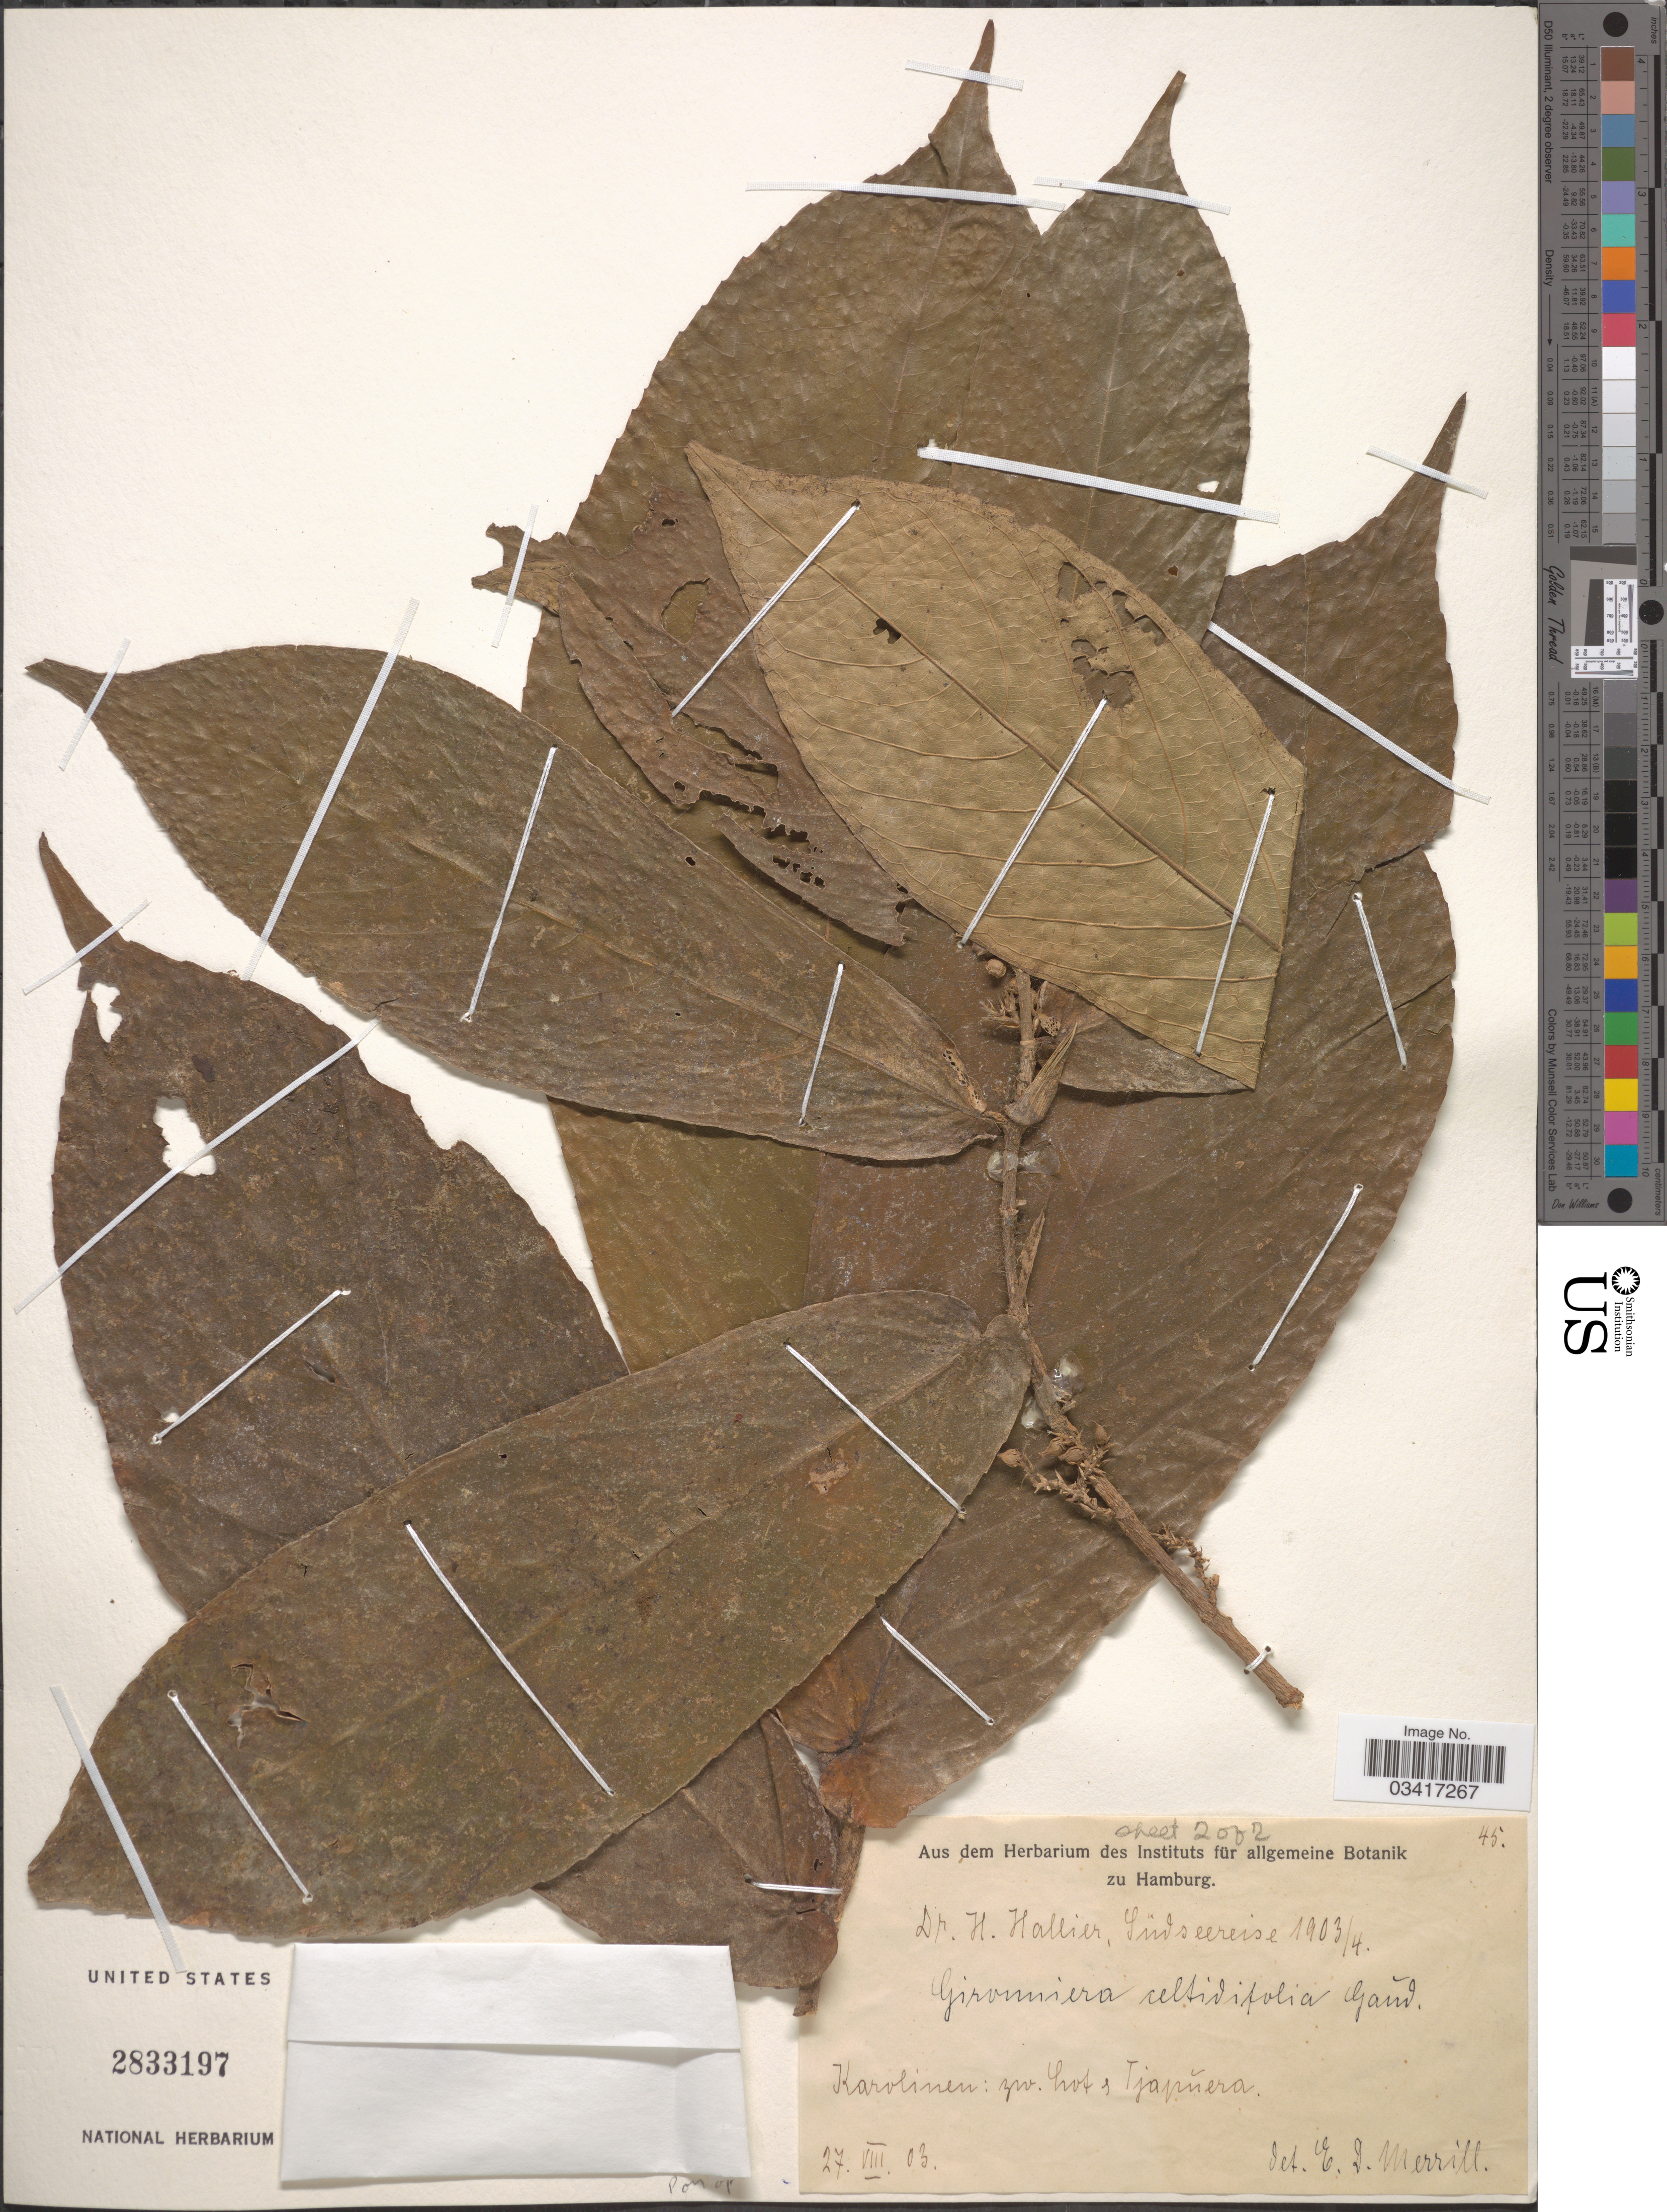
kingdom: Plantae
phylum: Tracheophyta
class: Magnoliopsida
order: Rosales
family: Cannabaceae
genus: Gironniera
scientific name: Gironniera celtidifolia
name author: Gaudich.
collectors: H. G. Hallier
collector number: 45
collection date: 1903-08-27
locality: Karolinen: zw. Hot [interpreted] & Tjapuera [interpreted].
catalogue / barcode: US 2833197